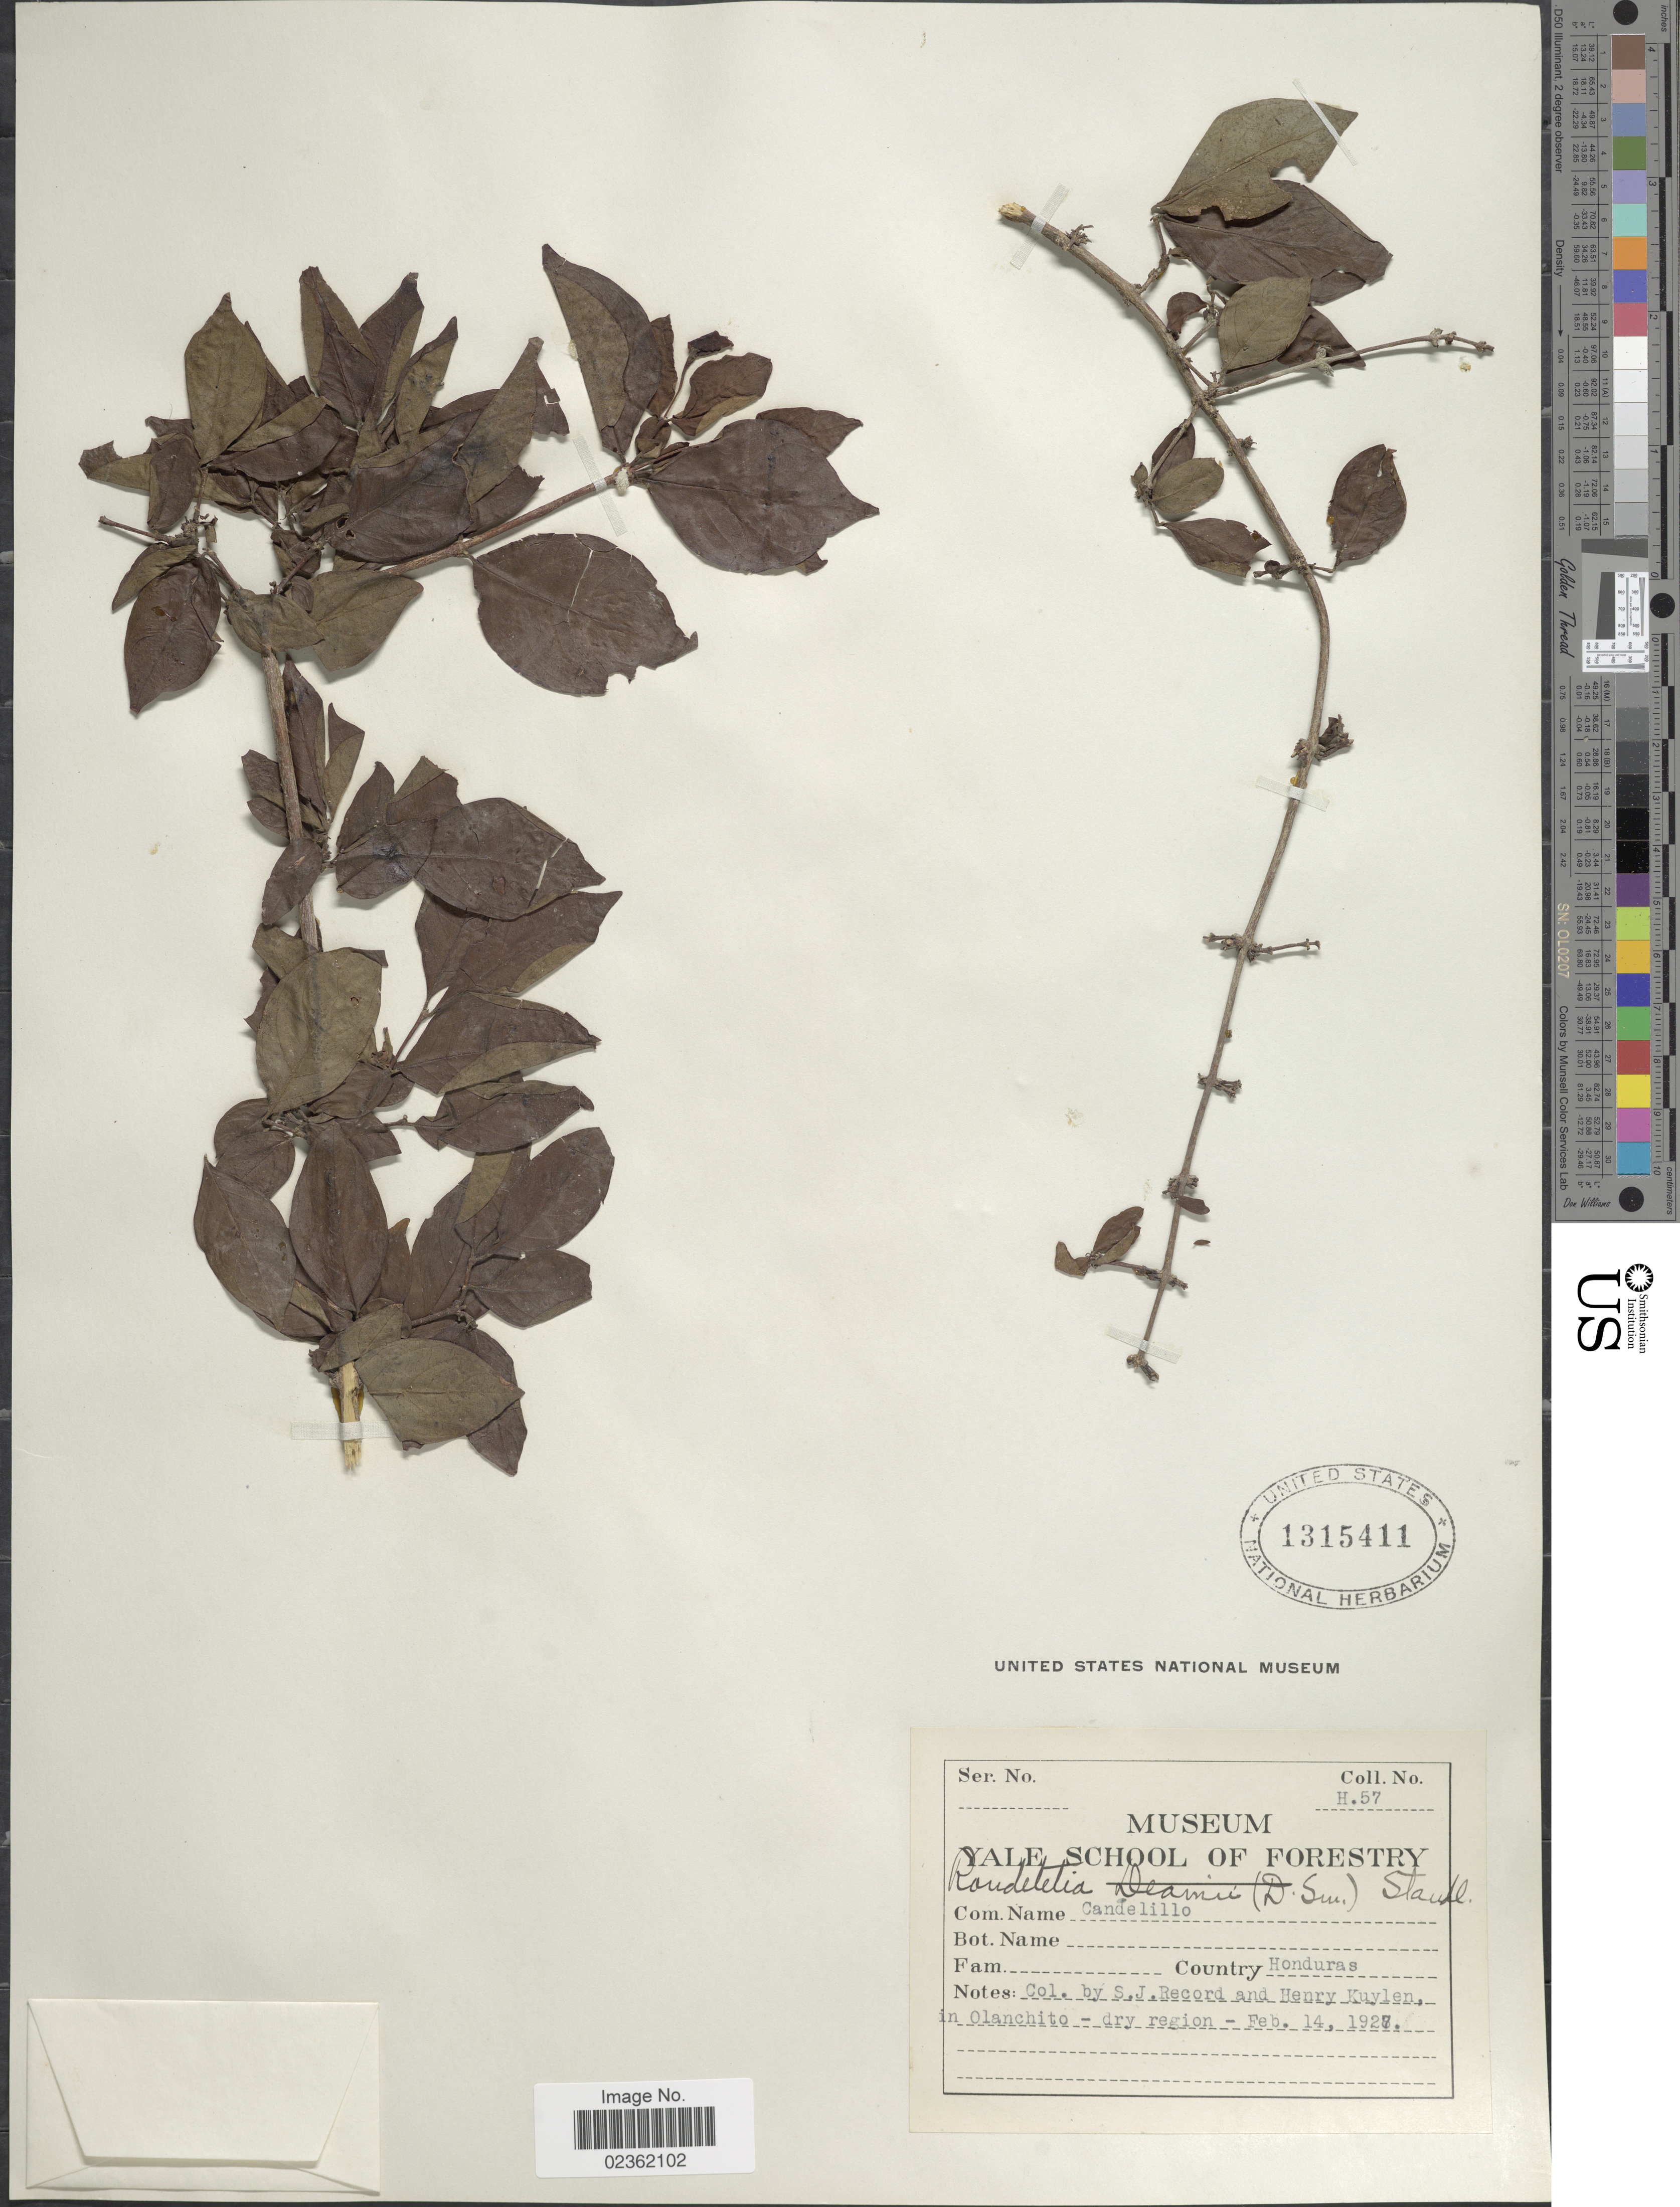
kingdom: Plantae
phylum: Tracheophyta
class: Magnoliopsida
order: Gentianales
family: Rubiaceae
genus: Rondeletia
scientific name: Rondeletia deamii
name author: (Donn. Sm.) Standl.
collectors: S. J. Record & H. Kuylen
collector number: H.57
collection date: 1927-02-14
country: Honduras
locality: Olanchito-dry region.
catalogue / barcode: US 1315411